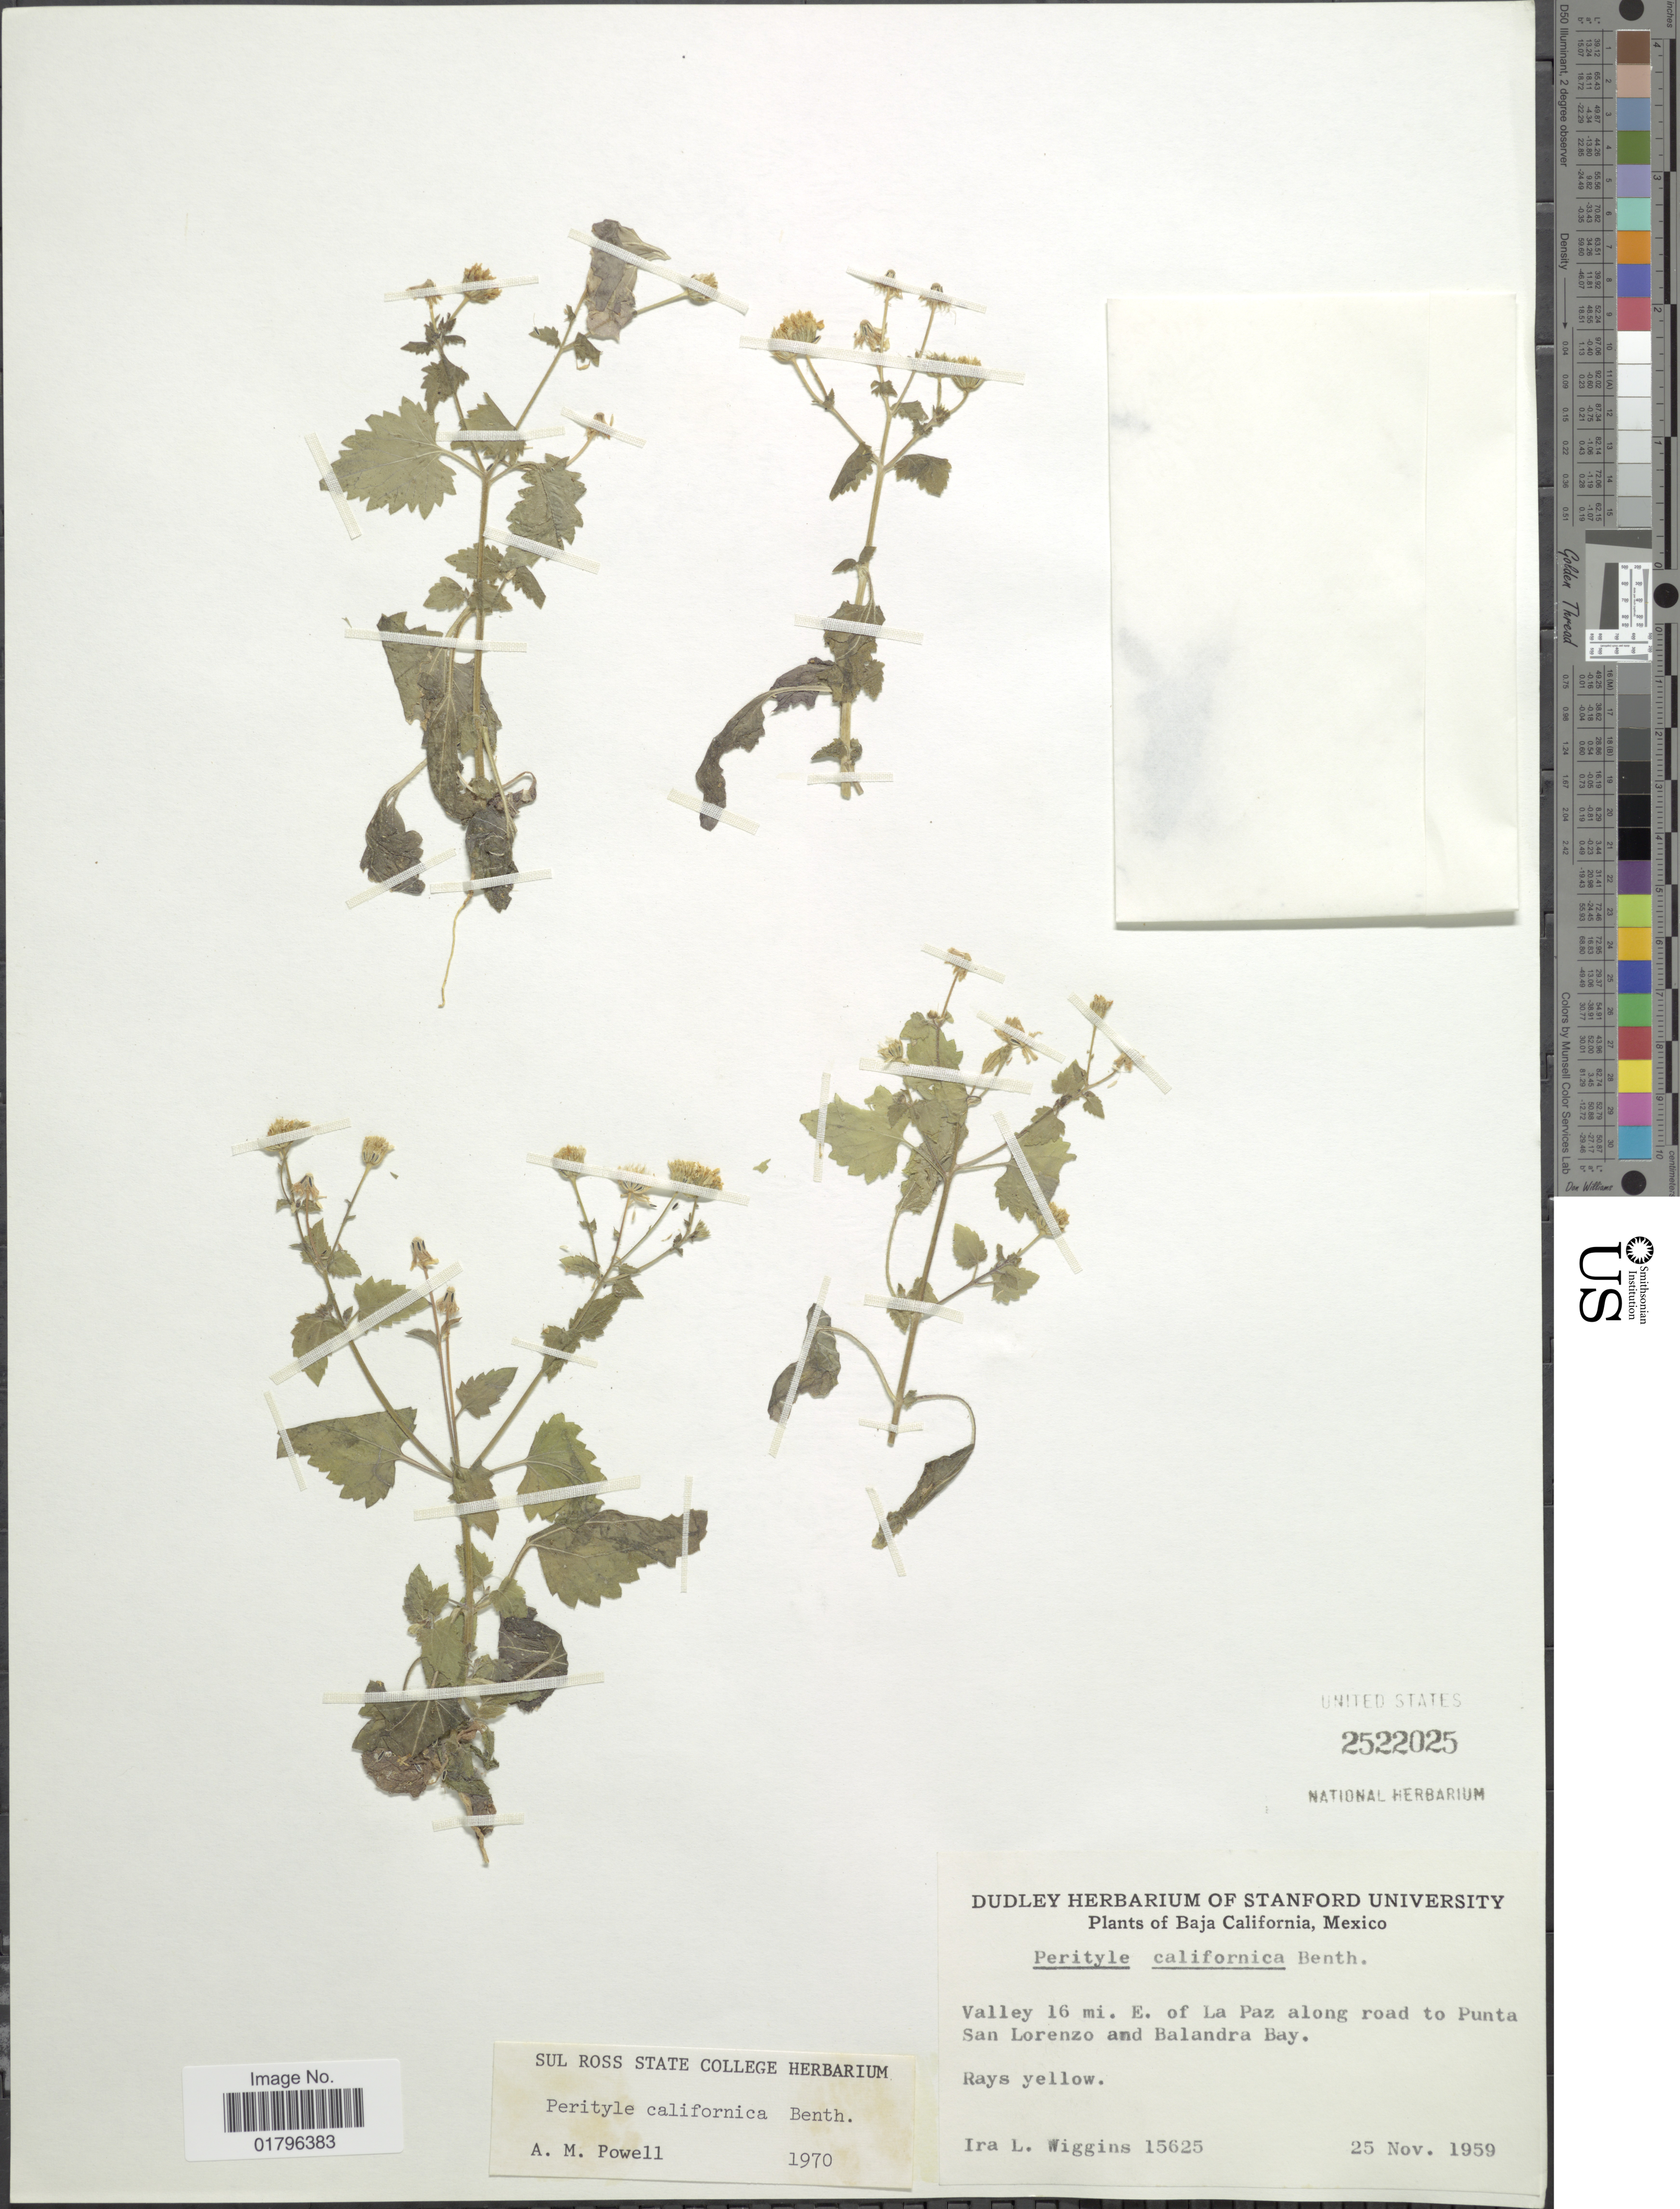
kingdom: Plantae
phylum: Tracheophyta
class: Magnoliopsida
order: Asterales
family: Asteraceae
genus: Perityle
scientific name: Perityle californica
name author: Benth.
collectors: I. L. Wiggins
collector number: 15625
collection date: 1959-11-25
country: Mexico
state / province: Baja California Sur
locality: Valley 16 mi E of La Paz along road to Punta San Lorenzo and Balandra Bay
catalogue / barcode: US 2522025